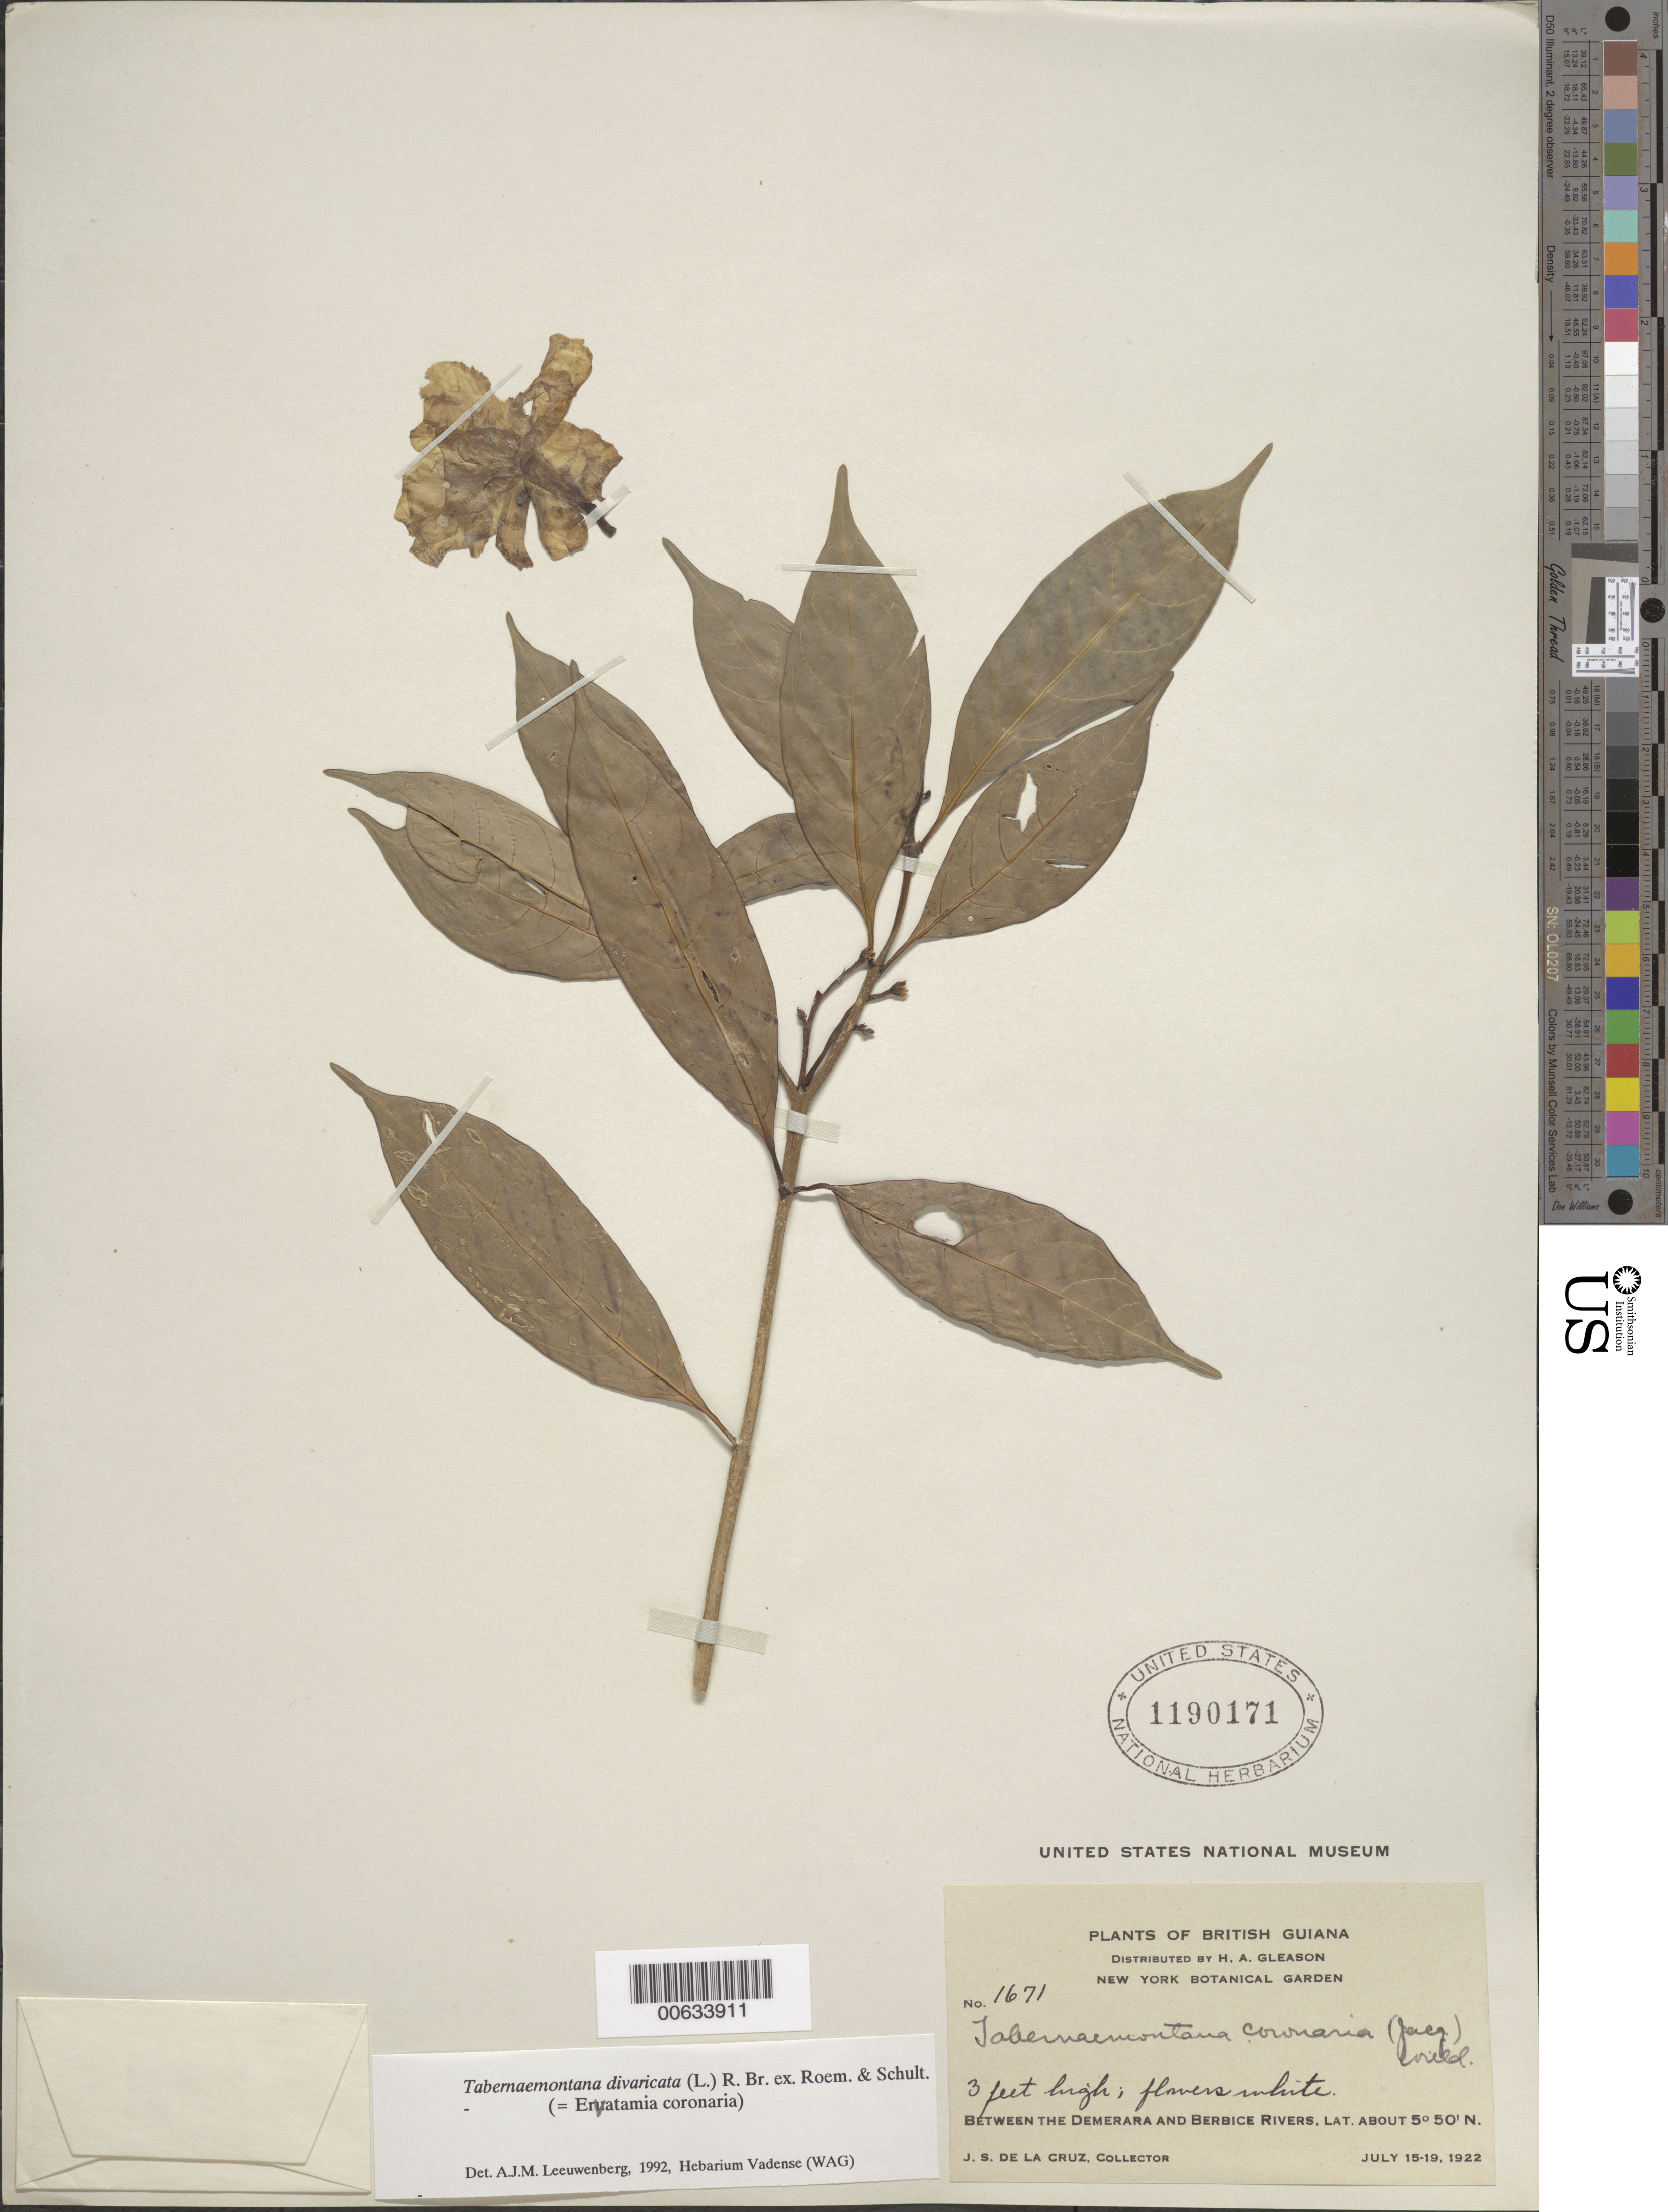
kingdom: Plantae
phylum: Tracheophyta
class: Magnoliopsida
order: Gentianales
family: Apocynaceae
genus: Tabernaemontana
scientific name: Tabernaemontana divaricata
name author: (L.) R. Br. ex Roem. & Schult.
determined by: Leeuwenberg, A. J. M.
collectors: J. S. de la Cruz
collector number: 1671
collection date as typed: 15-Jul-22 to 19-Jul-22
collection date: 1922-07-15/1922-07-19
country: Guyana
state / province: U. Demerara-Berbice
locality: Demerara River to the Berbice River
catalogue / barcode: US 1190171